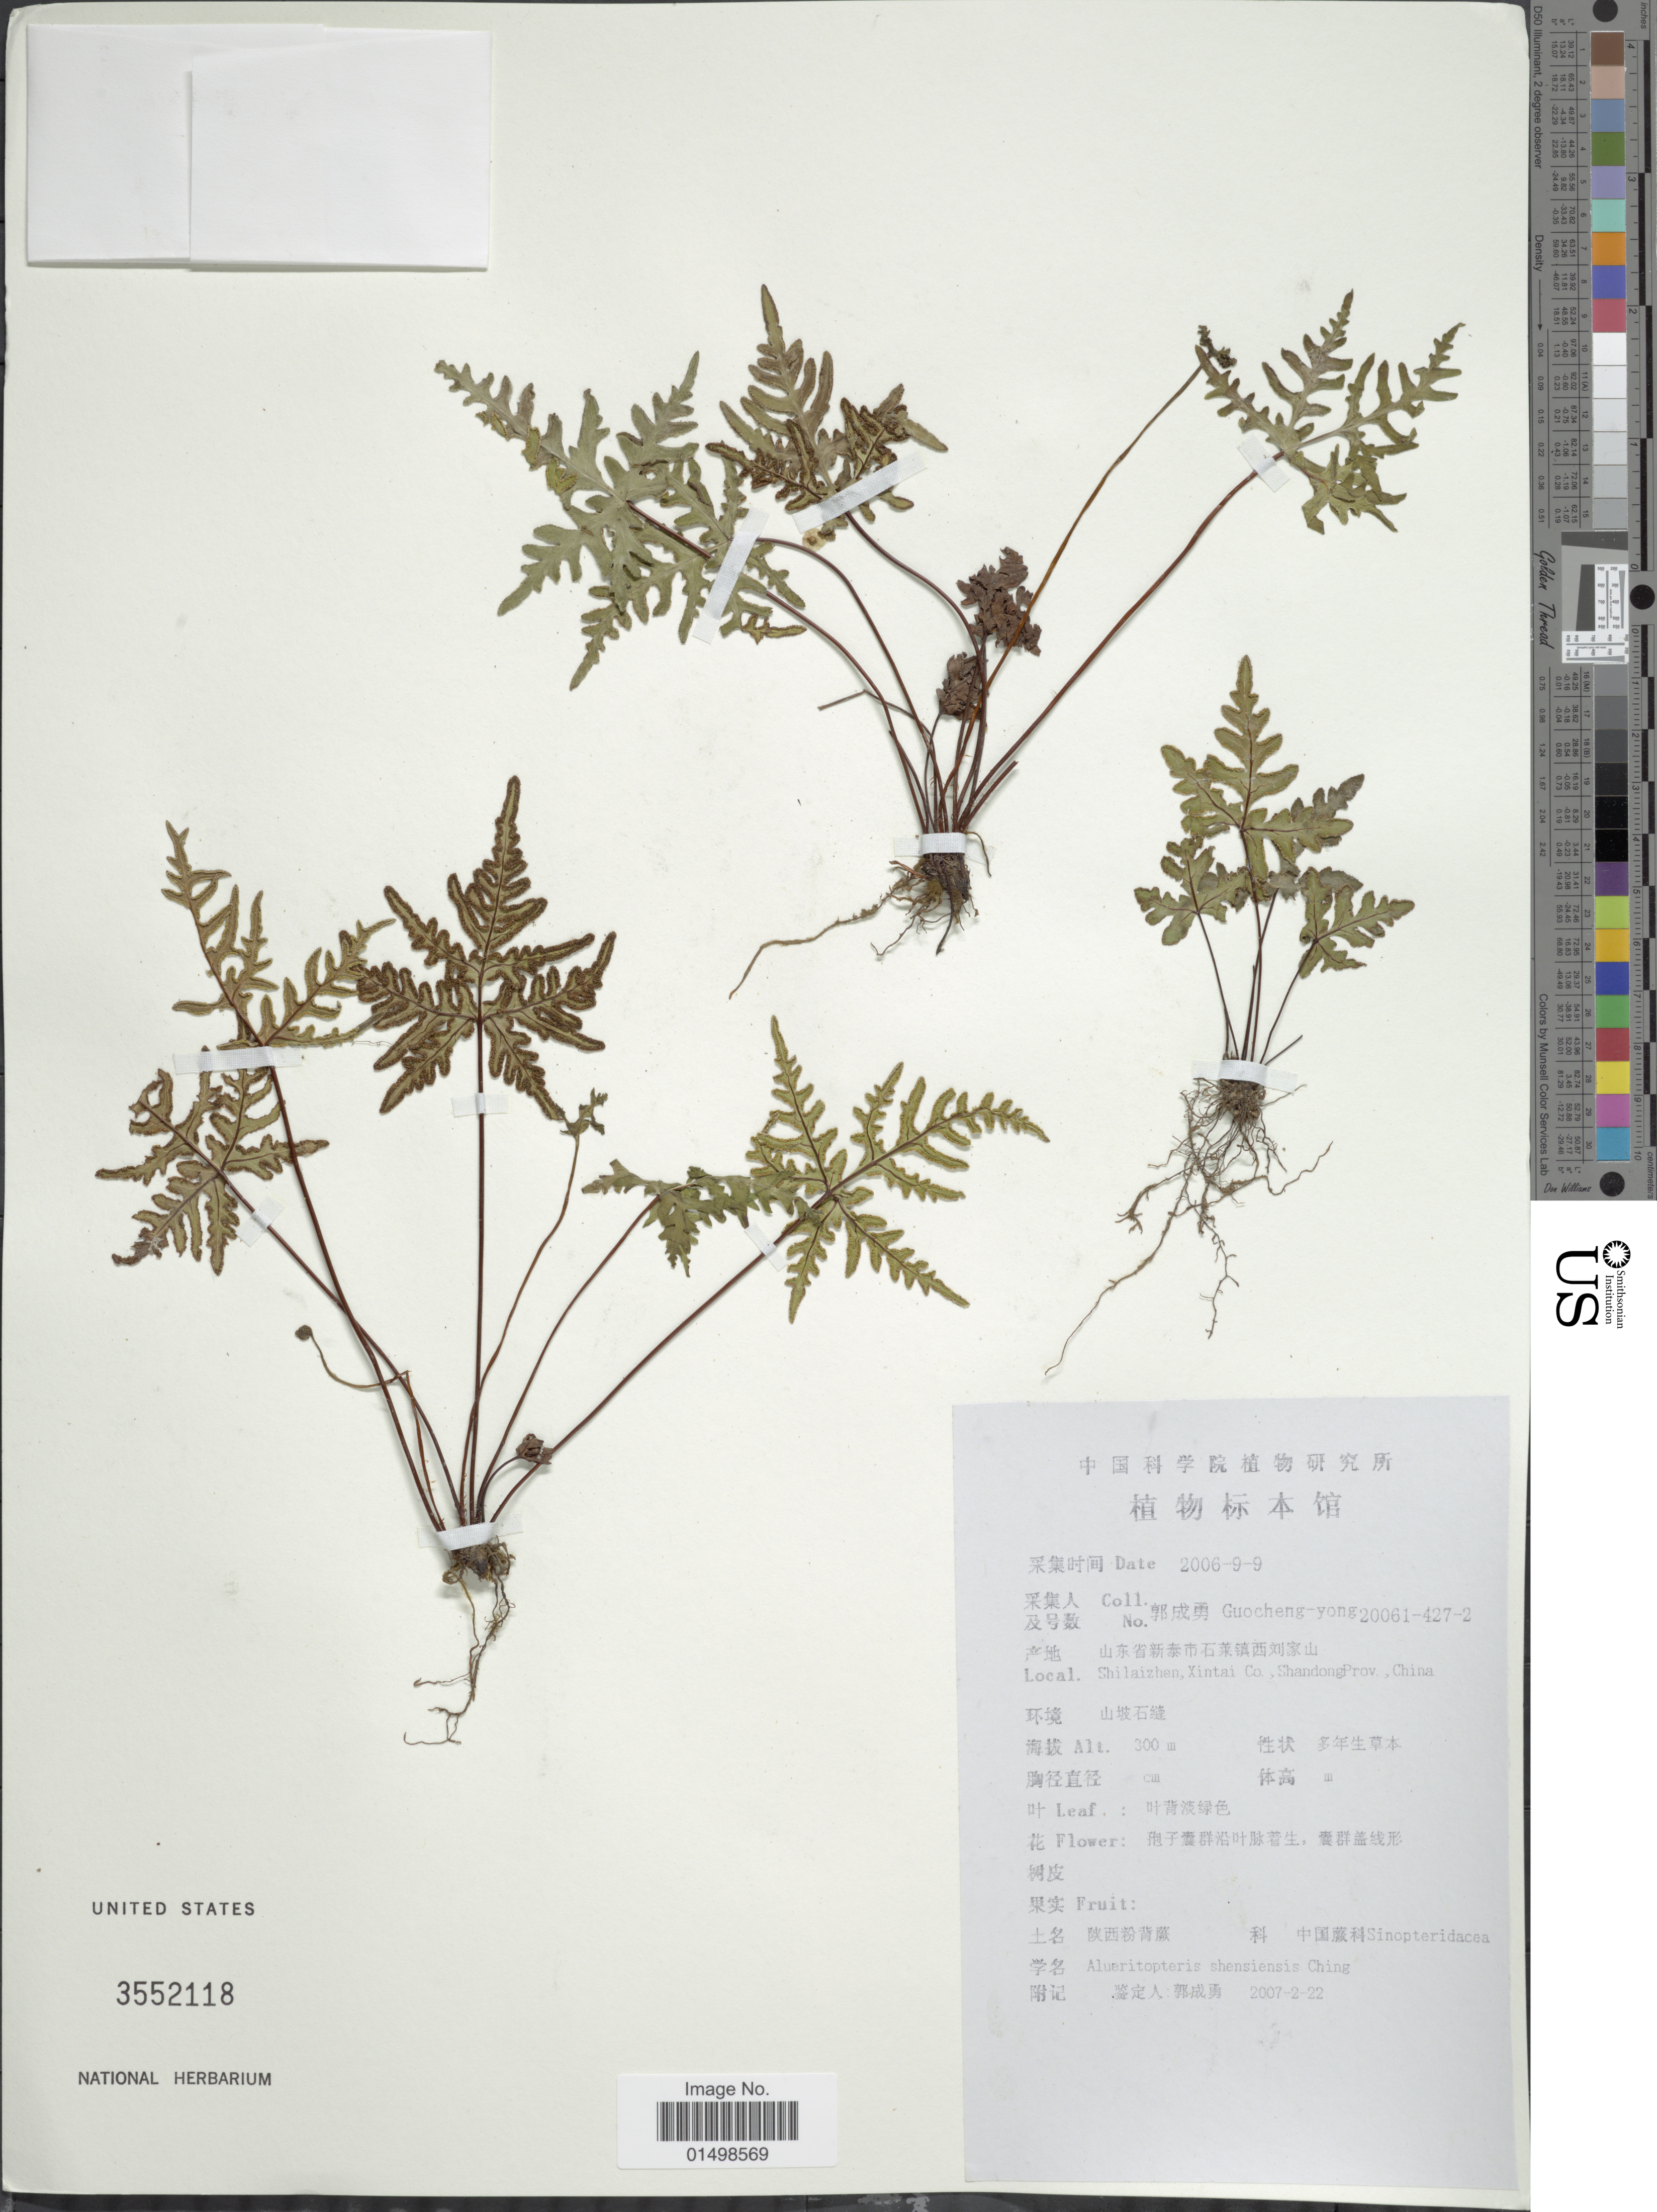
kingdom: Plantae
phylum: Tracheophyta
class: Polypodiopsida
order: Polypodiales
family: Pteridaceae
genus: Aleuritopteris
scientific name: Aleuritopteris shensiensis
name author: Ching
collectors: Guo cheng-yong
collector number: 20061-427-2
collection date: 2006-09-09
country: China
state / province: Shandong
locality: Shilaizhen, Xintai Co., ShandongProv., China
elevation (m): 300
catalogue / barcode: US 3552118